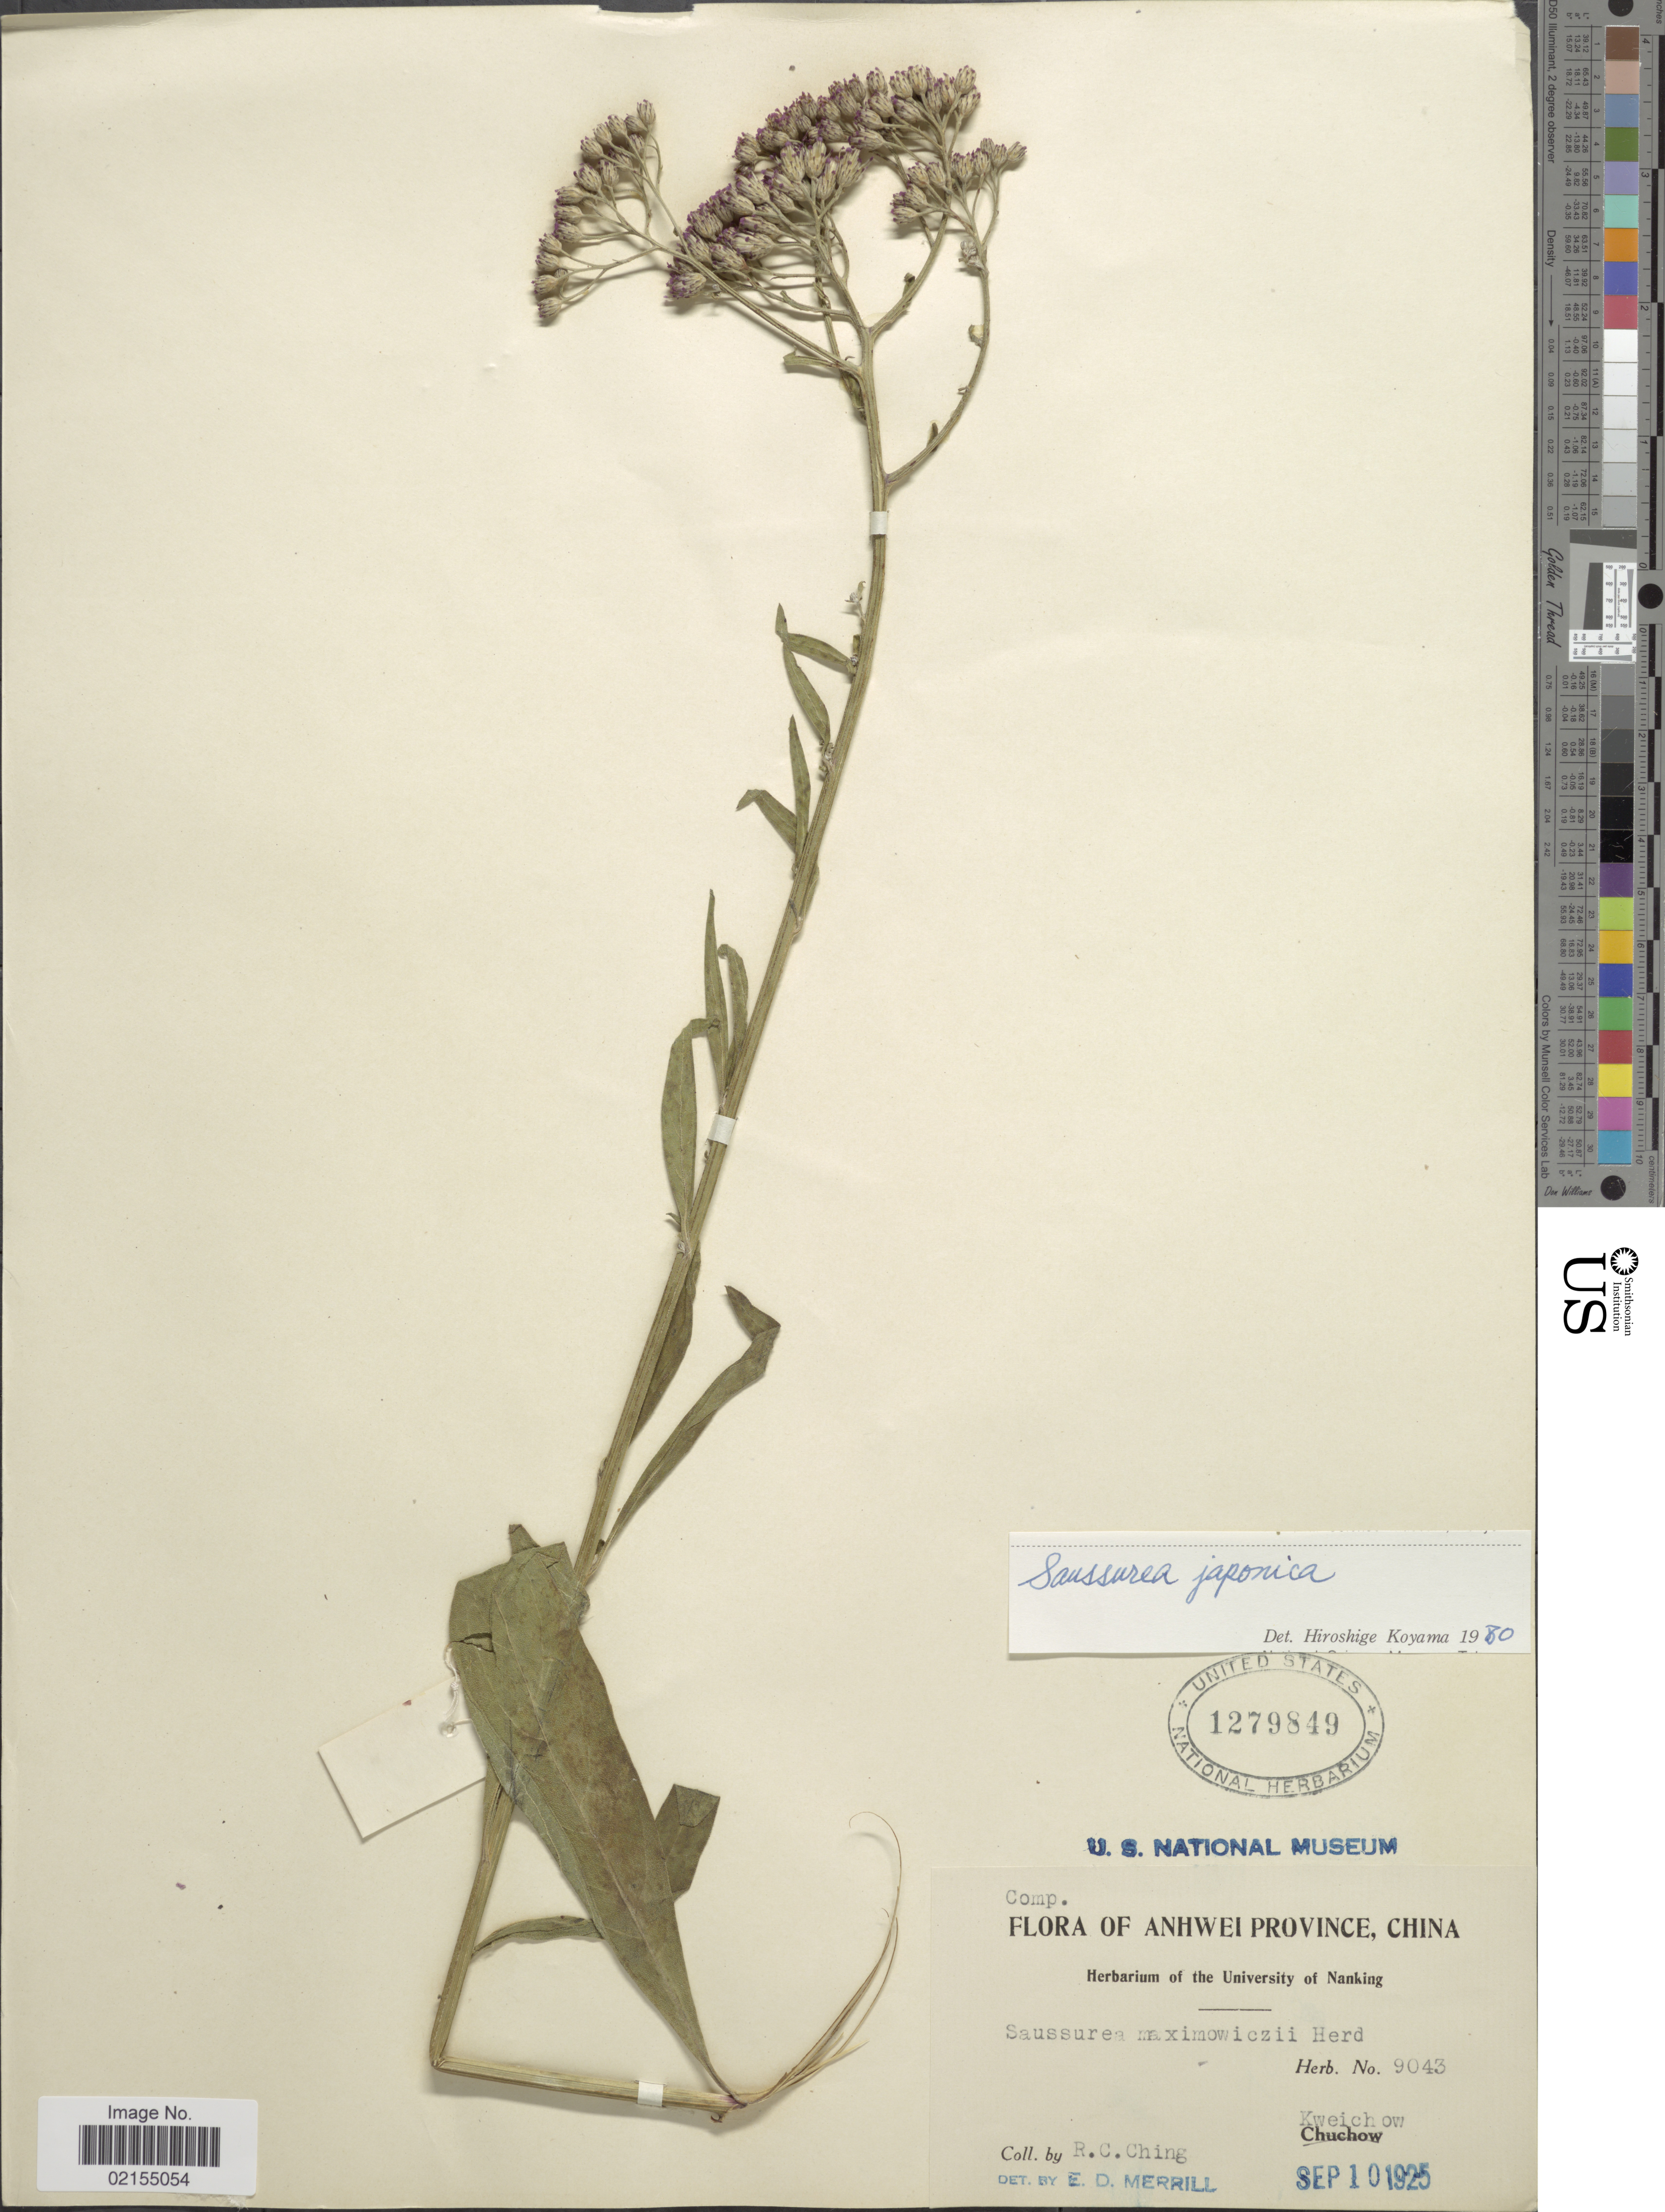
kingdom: Plantae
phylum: Tracheophyta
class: Magnoliopsida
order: Asterales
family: Asteraceae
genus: Saussurea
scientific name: Saussurea japonica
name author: (Thunb.) DC.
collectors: R. C. Ching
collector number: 9043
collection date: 1925-09-10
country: China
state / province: Anhui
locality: Anhwei Province, China, Kweichow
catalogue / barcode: US 1279849